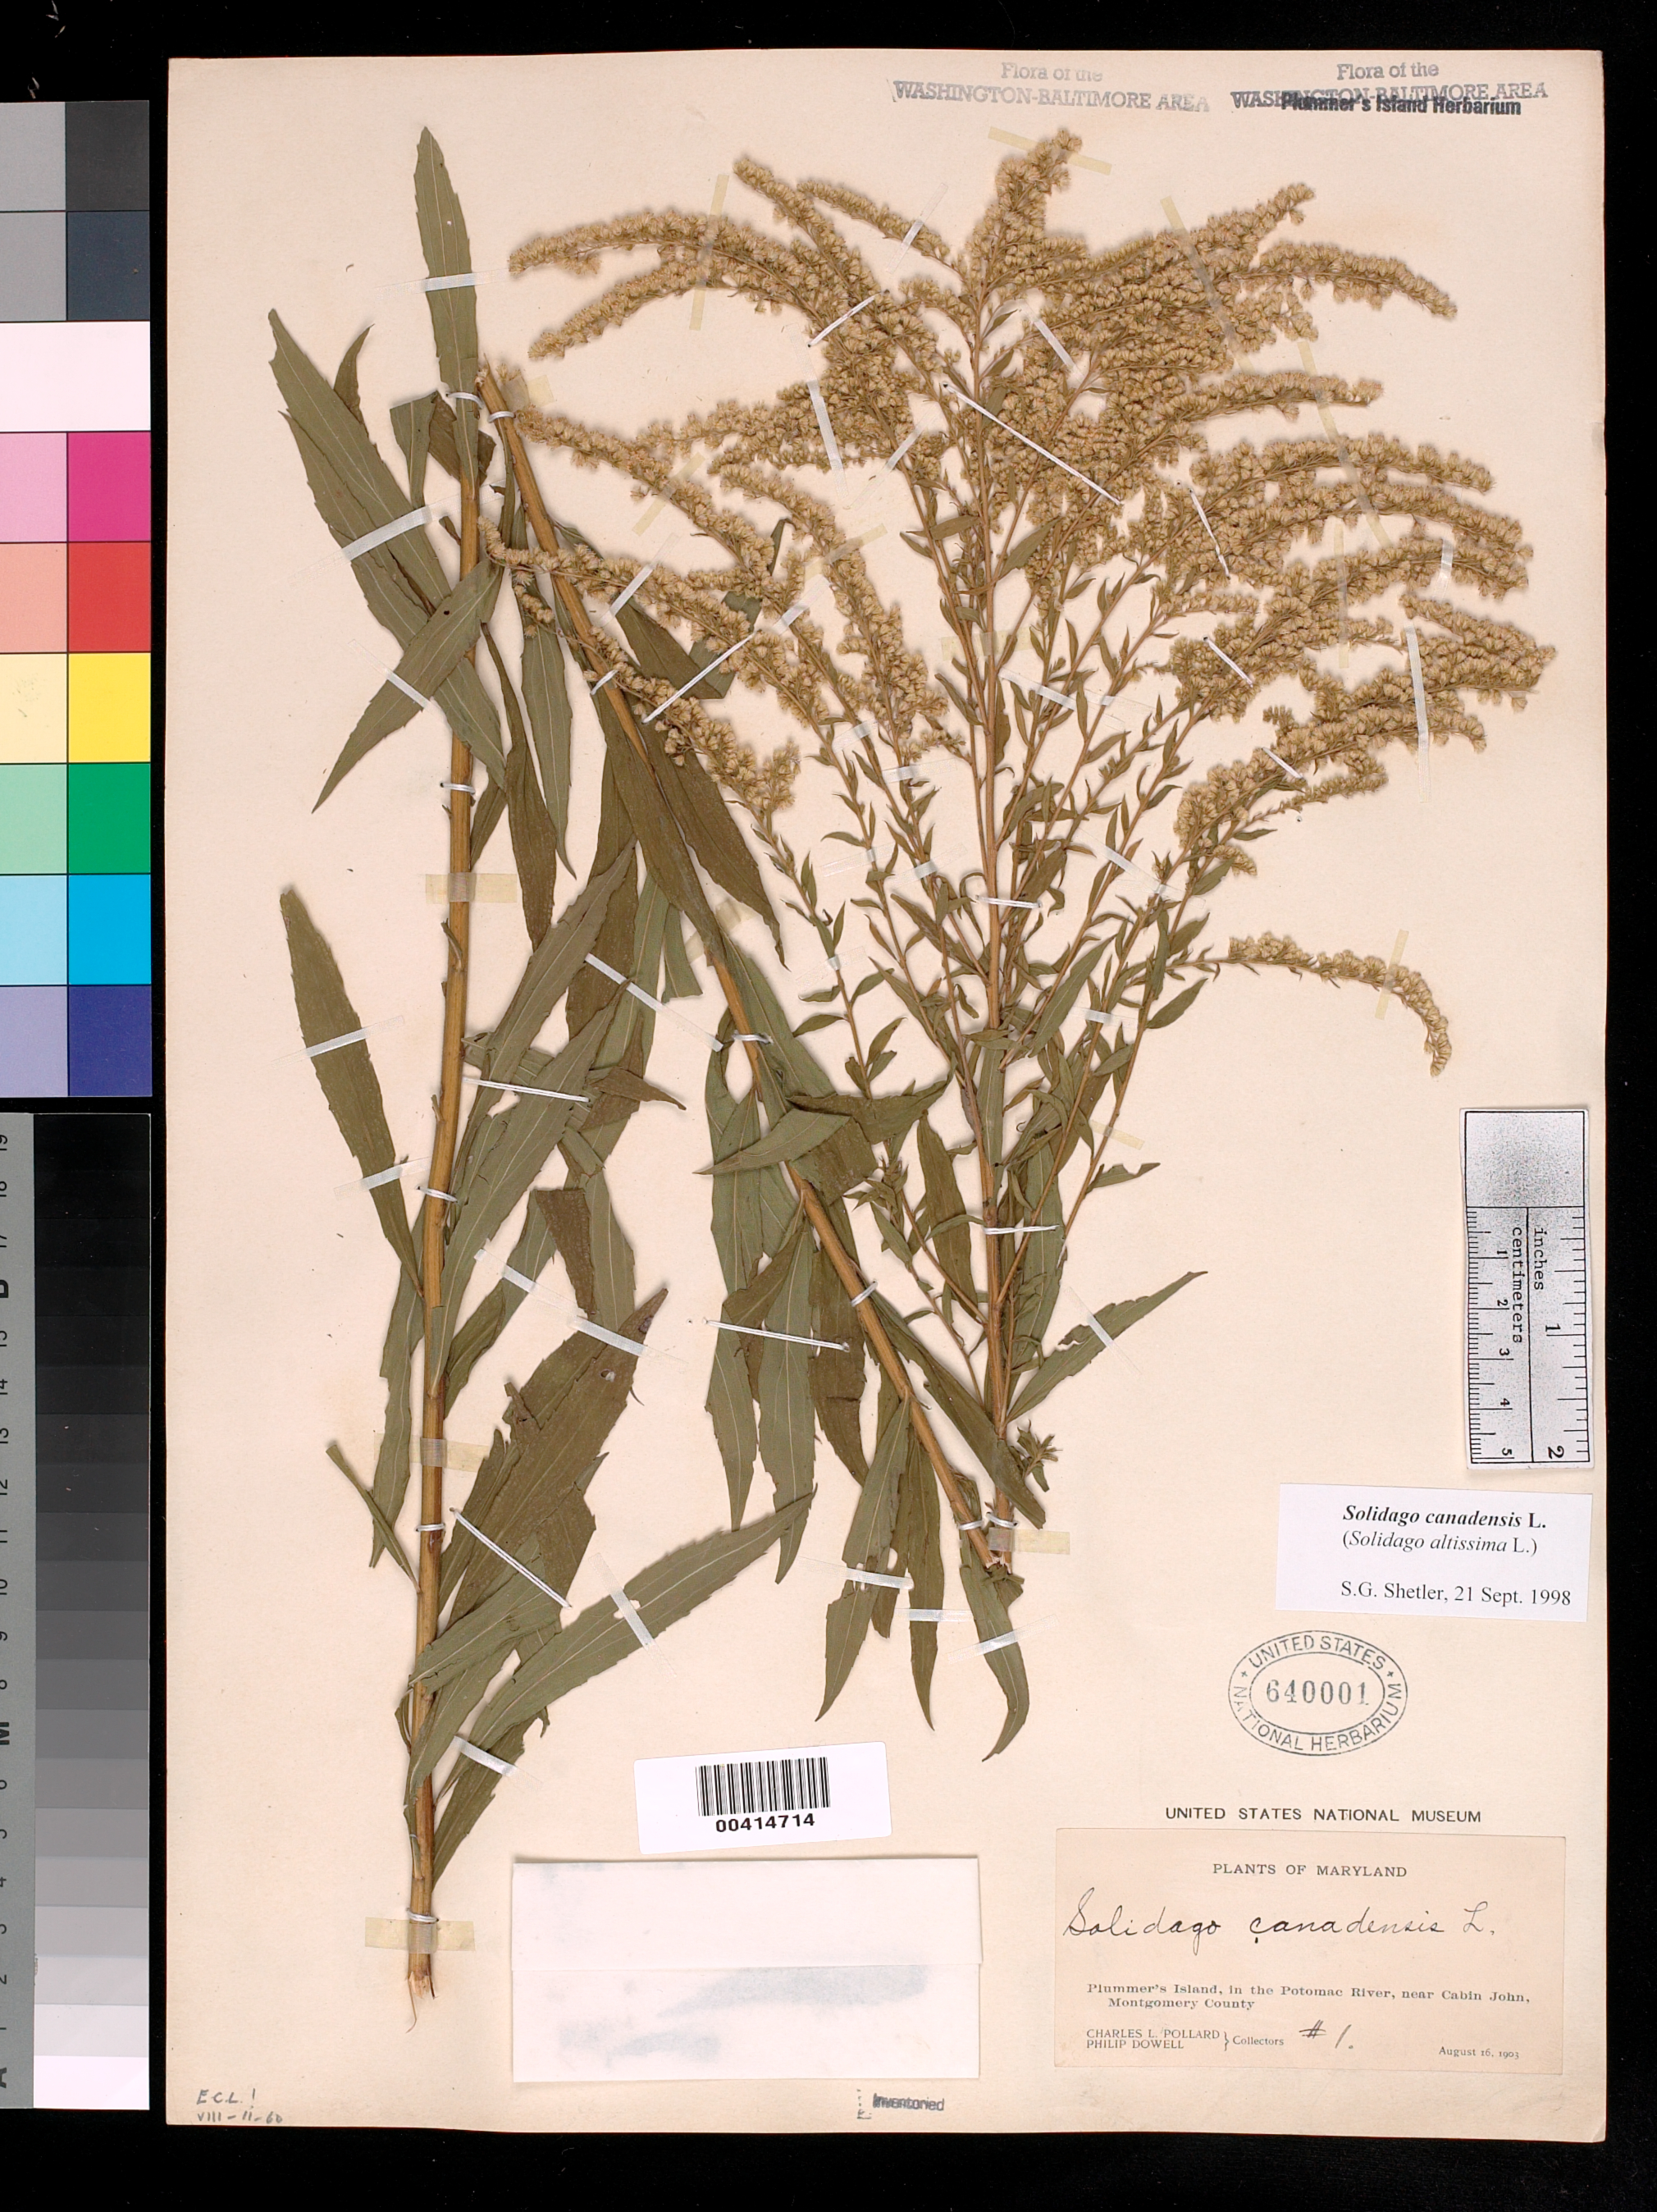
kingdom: Plantae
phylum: Tracheophyta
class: Magnoliopsida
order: Asterales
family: Asteraceae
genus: Solidago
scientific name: Solidago canadensis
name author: L.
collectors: C. L. Pollard & P. Dowell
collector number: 1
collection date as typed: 16 Aug 1903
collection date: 1903-08-16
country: United States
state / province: Maryland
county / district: Montgomery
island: Plummers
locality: Plummer's Island Plummers Island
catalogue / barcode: US 640001